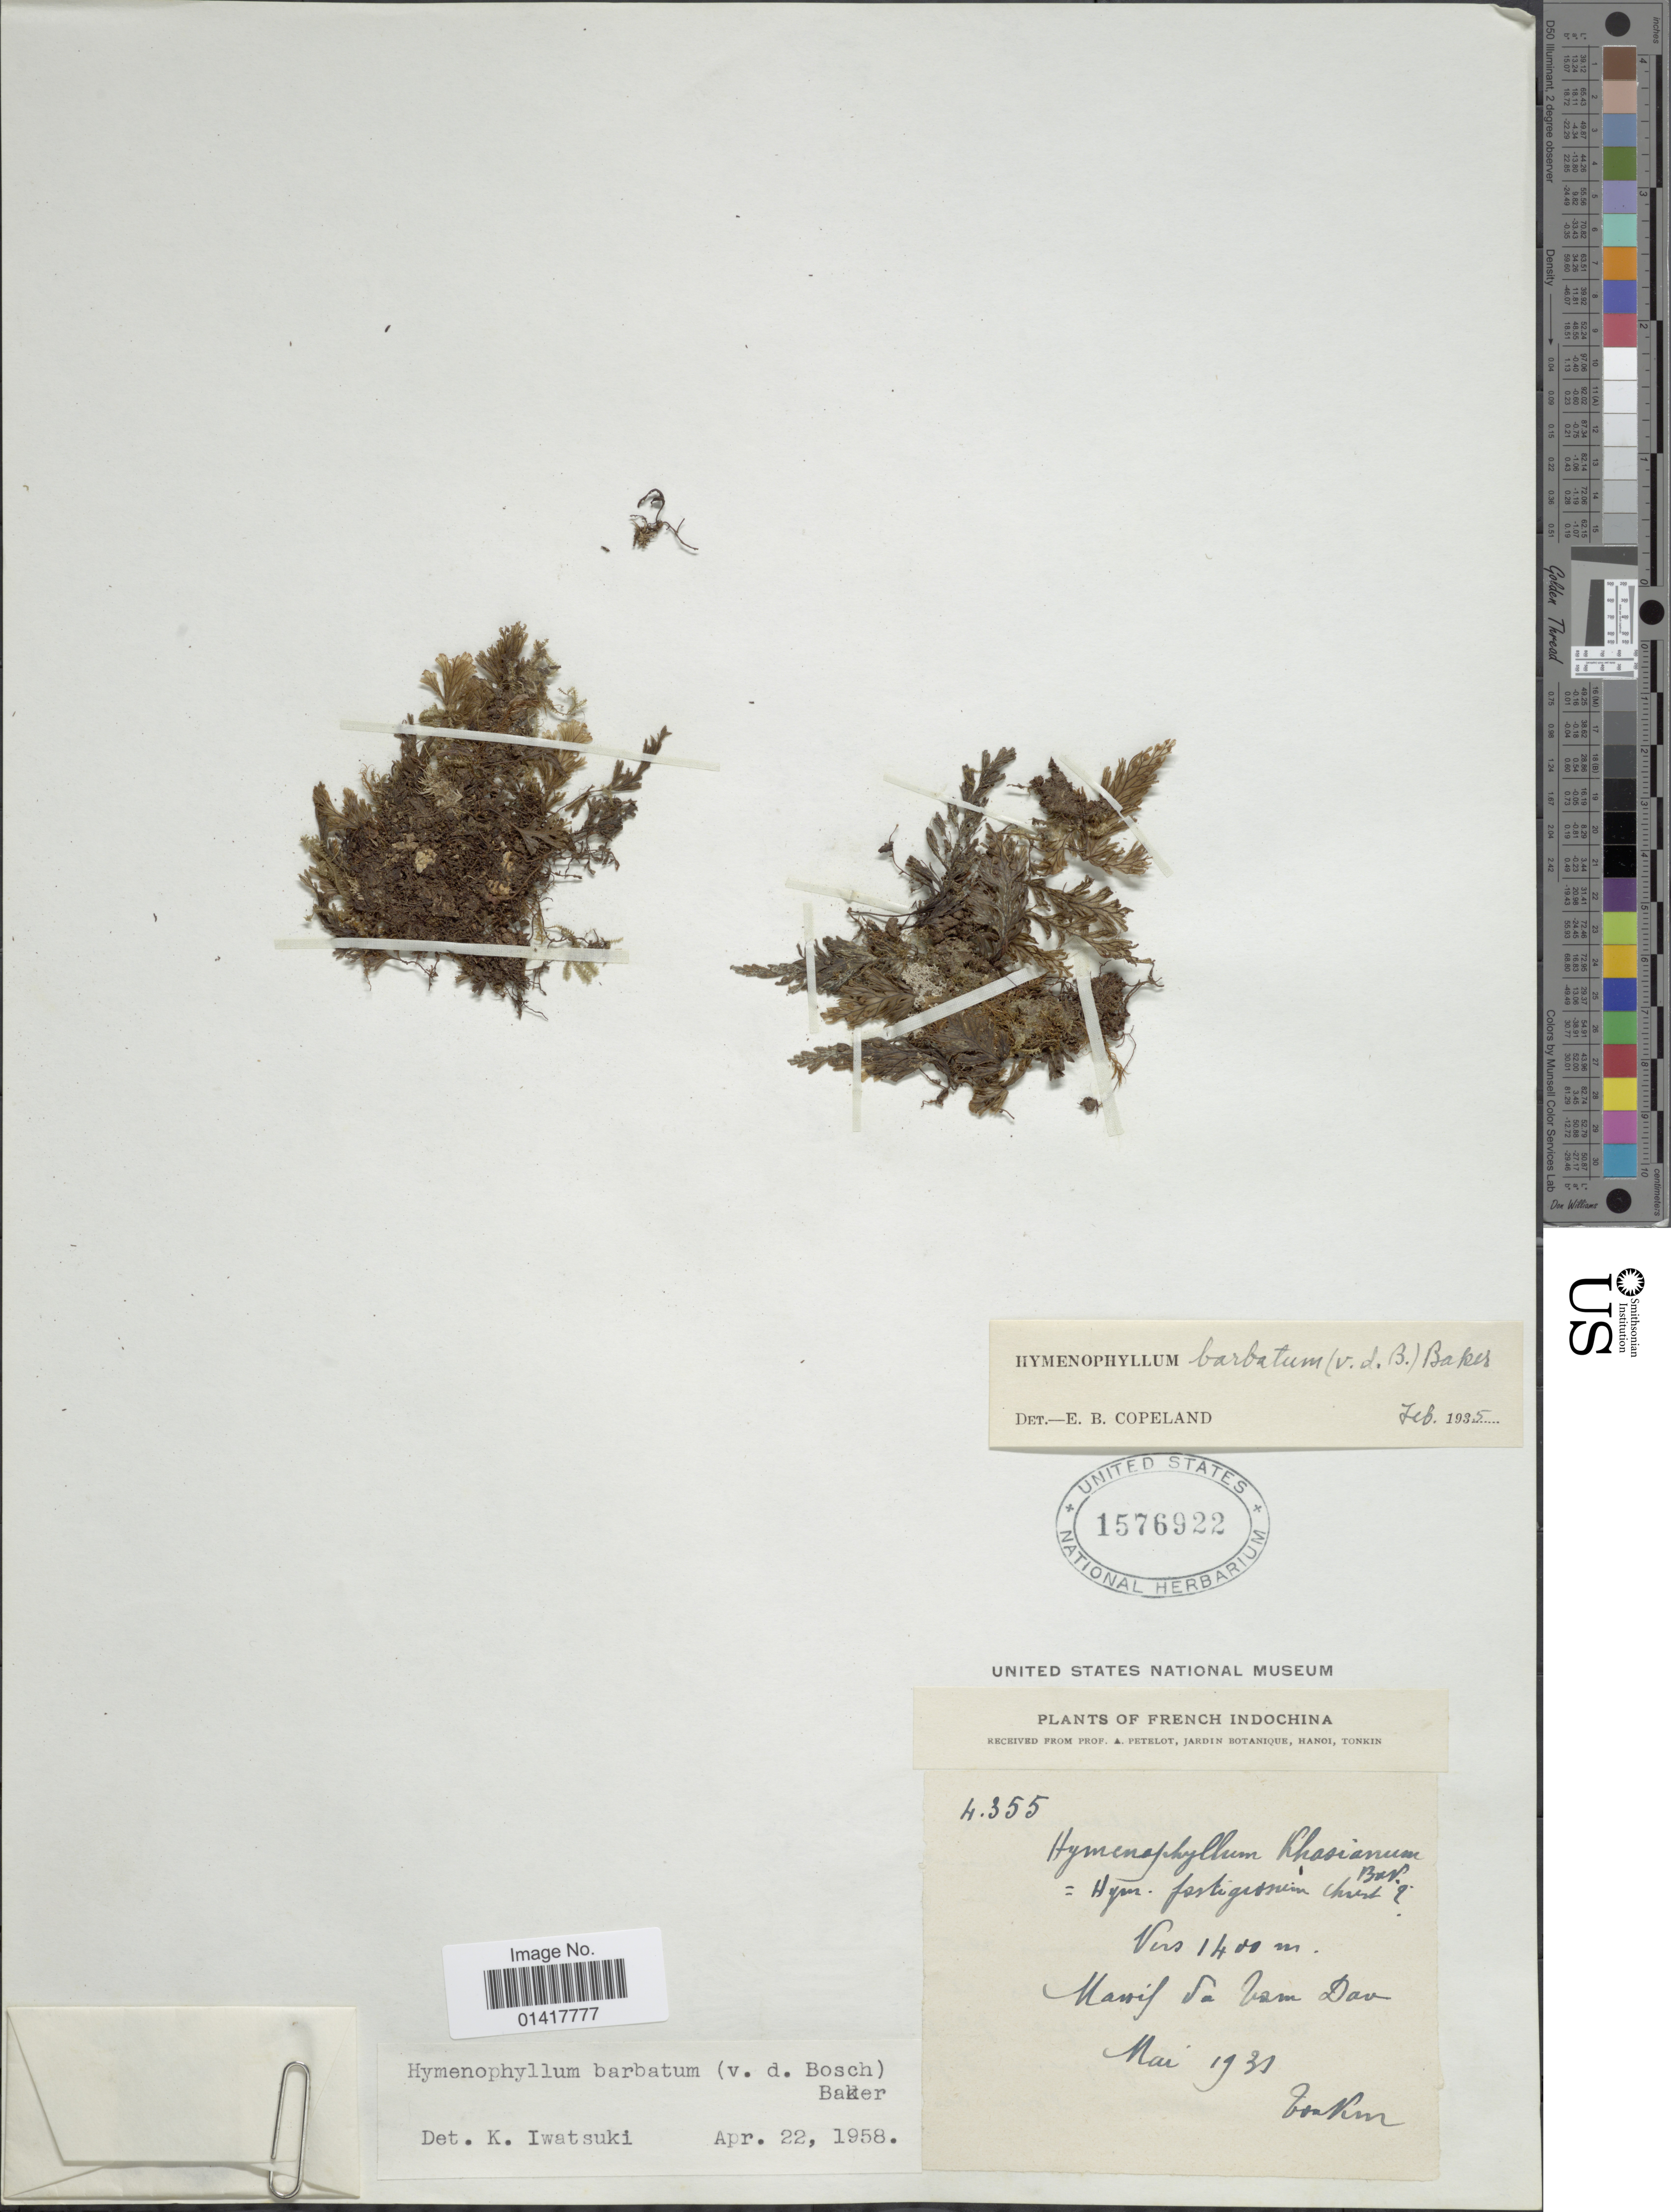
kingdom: Plantae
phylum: Tracheophyta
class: Polypodiopsida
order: Hymenophyllales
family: Hymenophyllaceae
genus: Hymenophyllum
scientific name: Hymenophyllum barbatum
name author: (Bosch) Baker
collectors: A. Petelot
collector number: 4355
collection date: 1931-05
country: Vietnam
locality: Tonkin. Massif da Dam Dav. French Indochina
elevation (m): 1400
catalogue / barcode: US 1576922